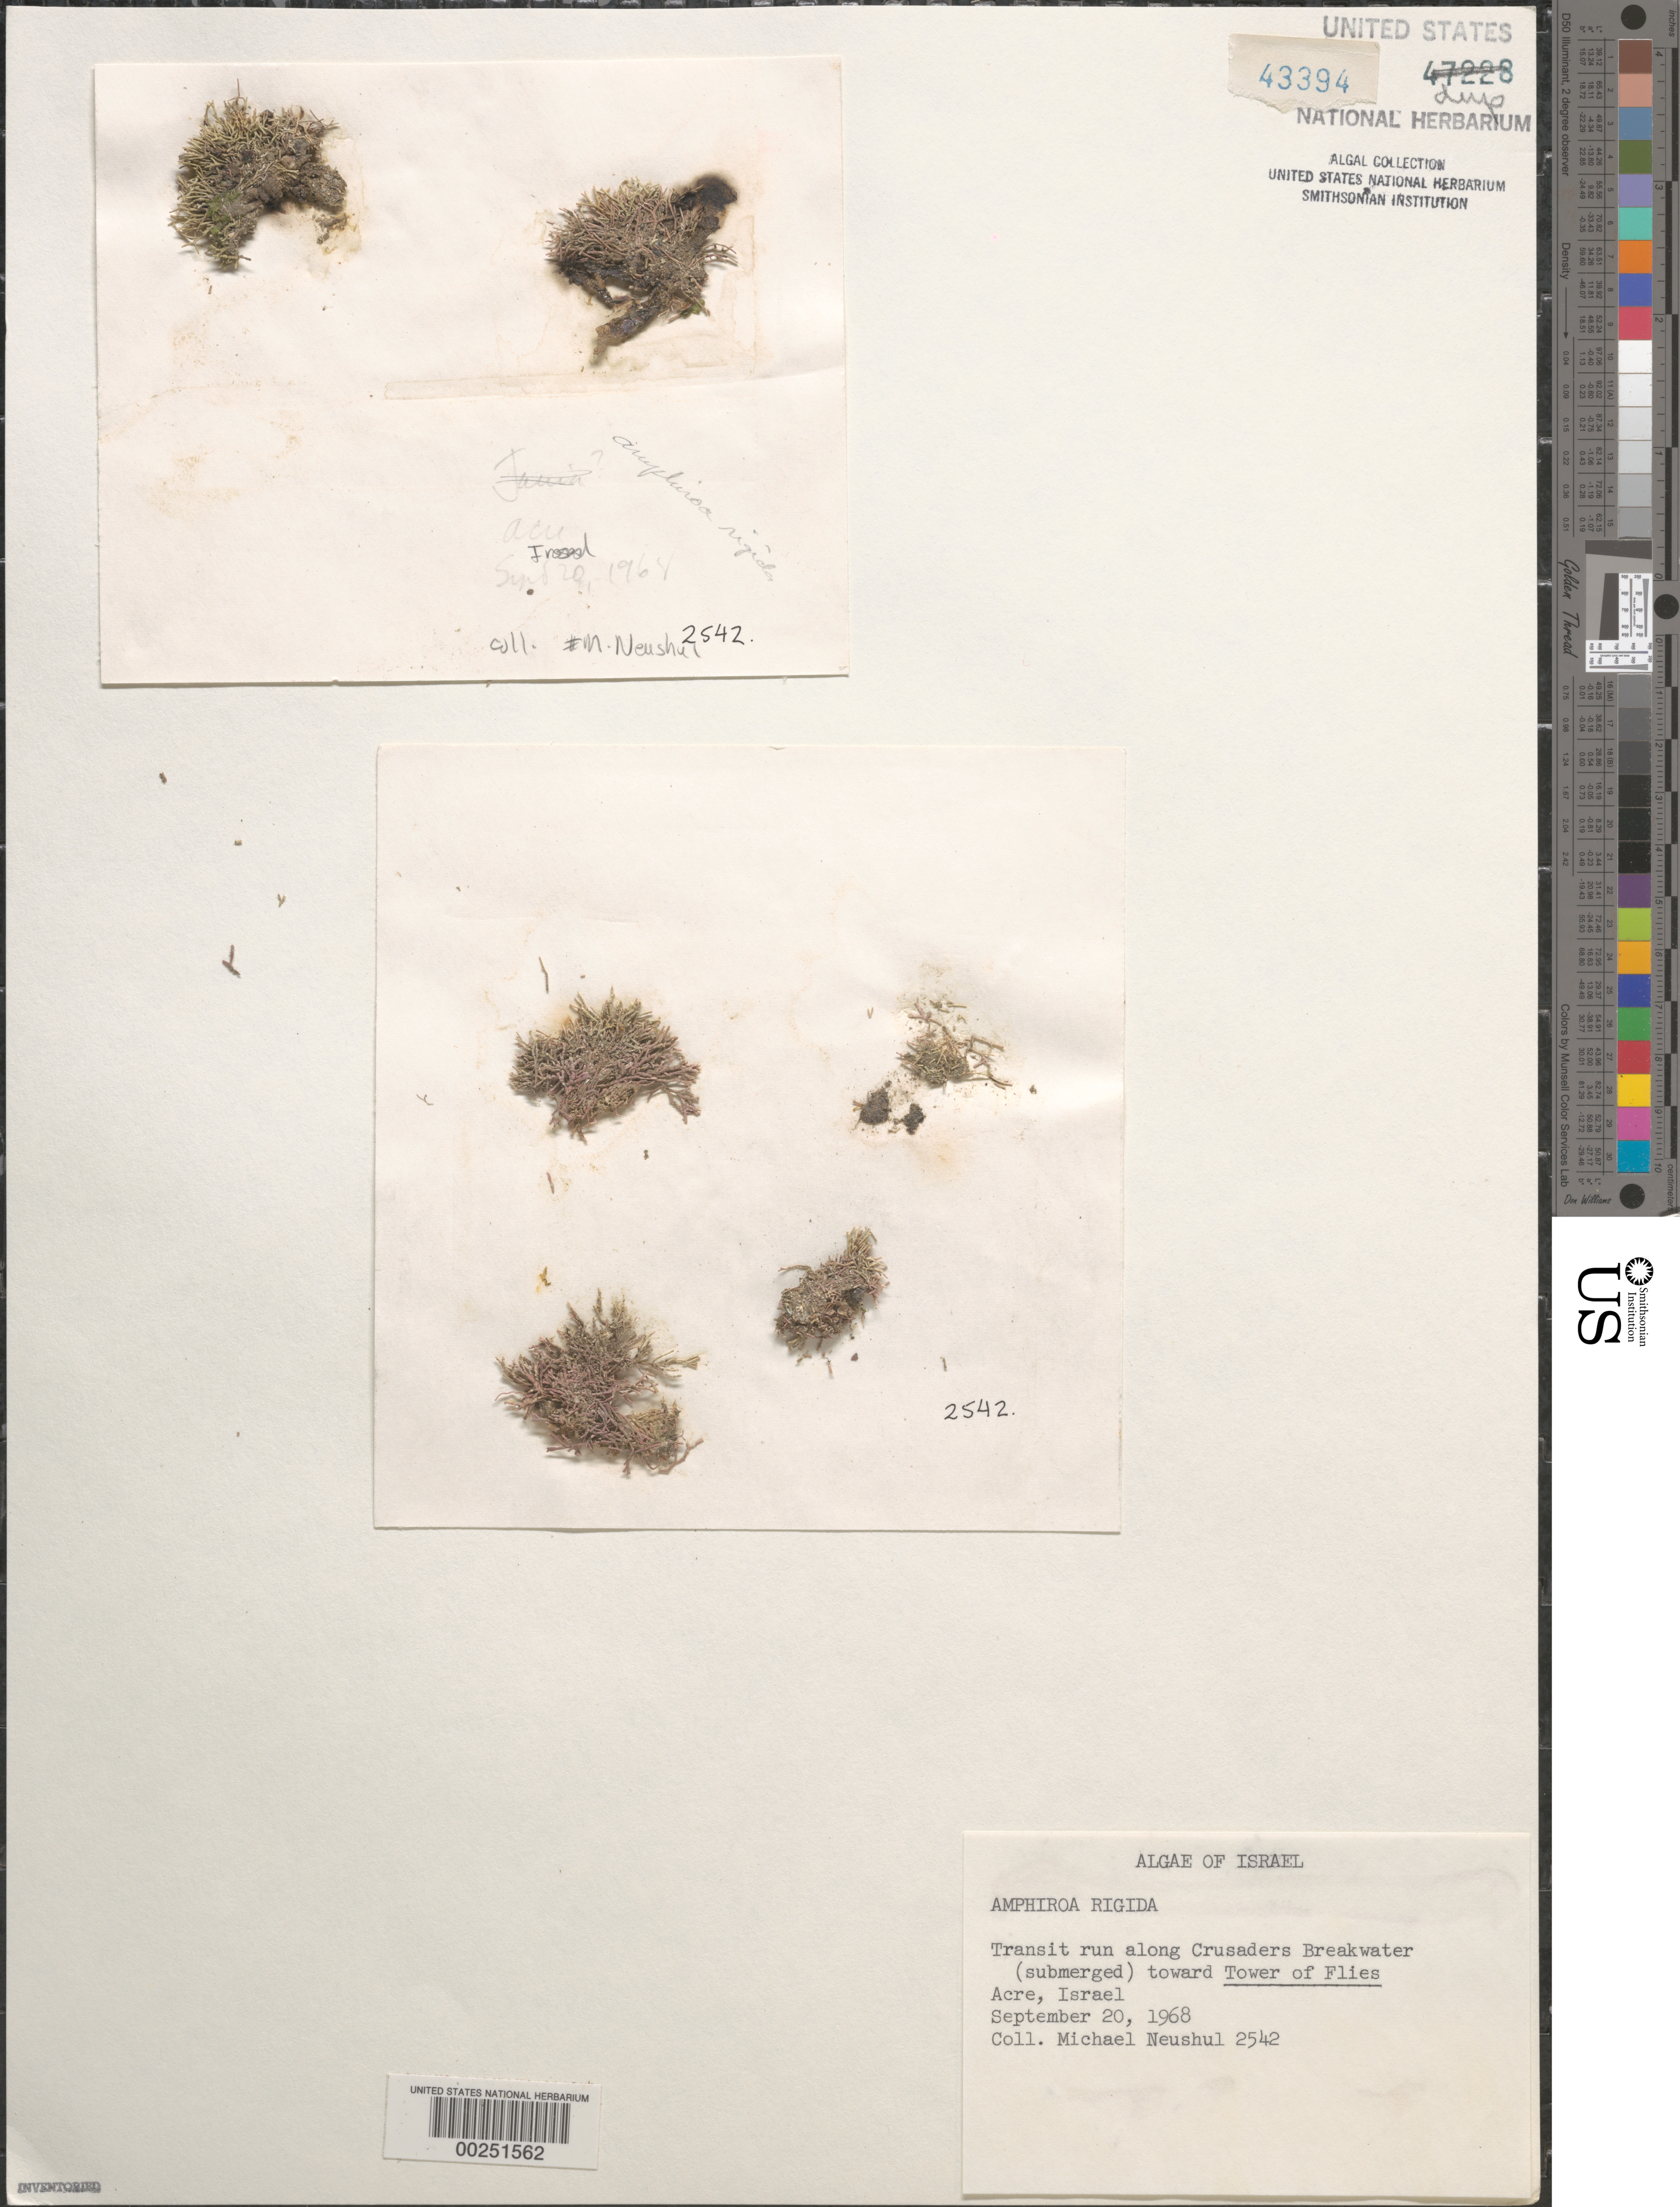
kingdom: Plantae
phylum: Rhodophyta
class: Florideophyceae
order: Corallinales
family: Lithophyllaceae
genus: Amphiroa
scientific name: Amphiroa rigida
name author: J.V.Lamouroux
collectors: M. Neushul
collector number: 2542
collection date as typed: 20 Sep 1968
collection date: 1968-09-20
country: Israel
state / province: Northern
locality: Crusaders Breakwater toward Tower of Flies, Acre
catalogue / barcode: US 43394